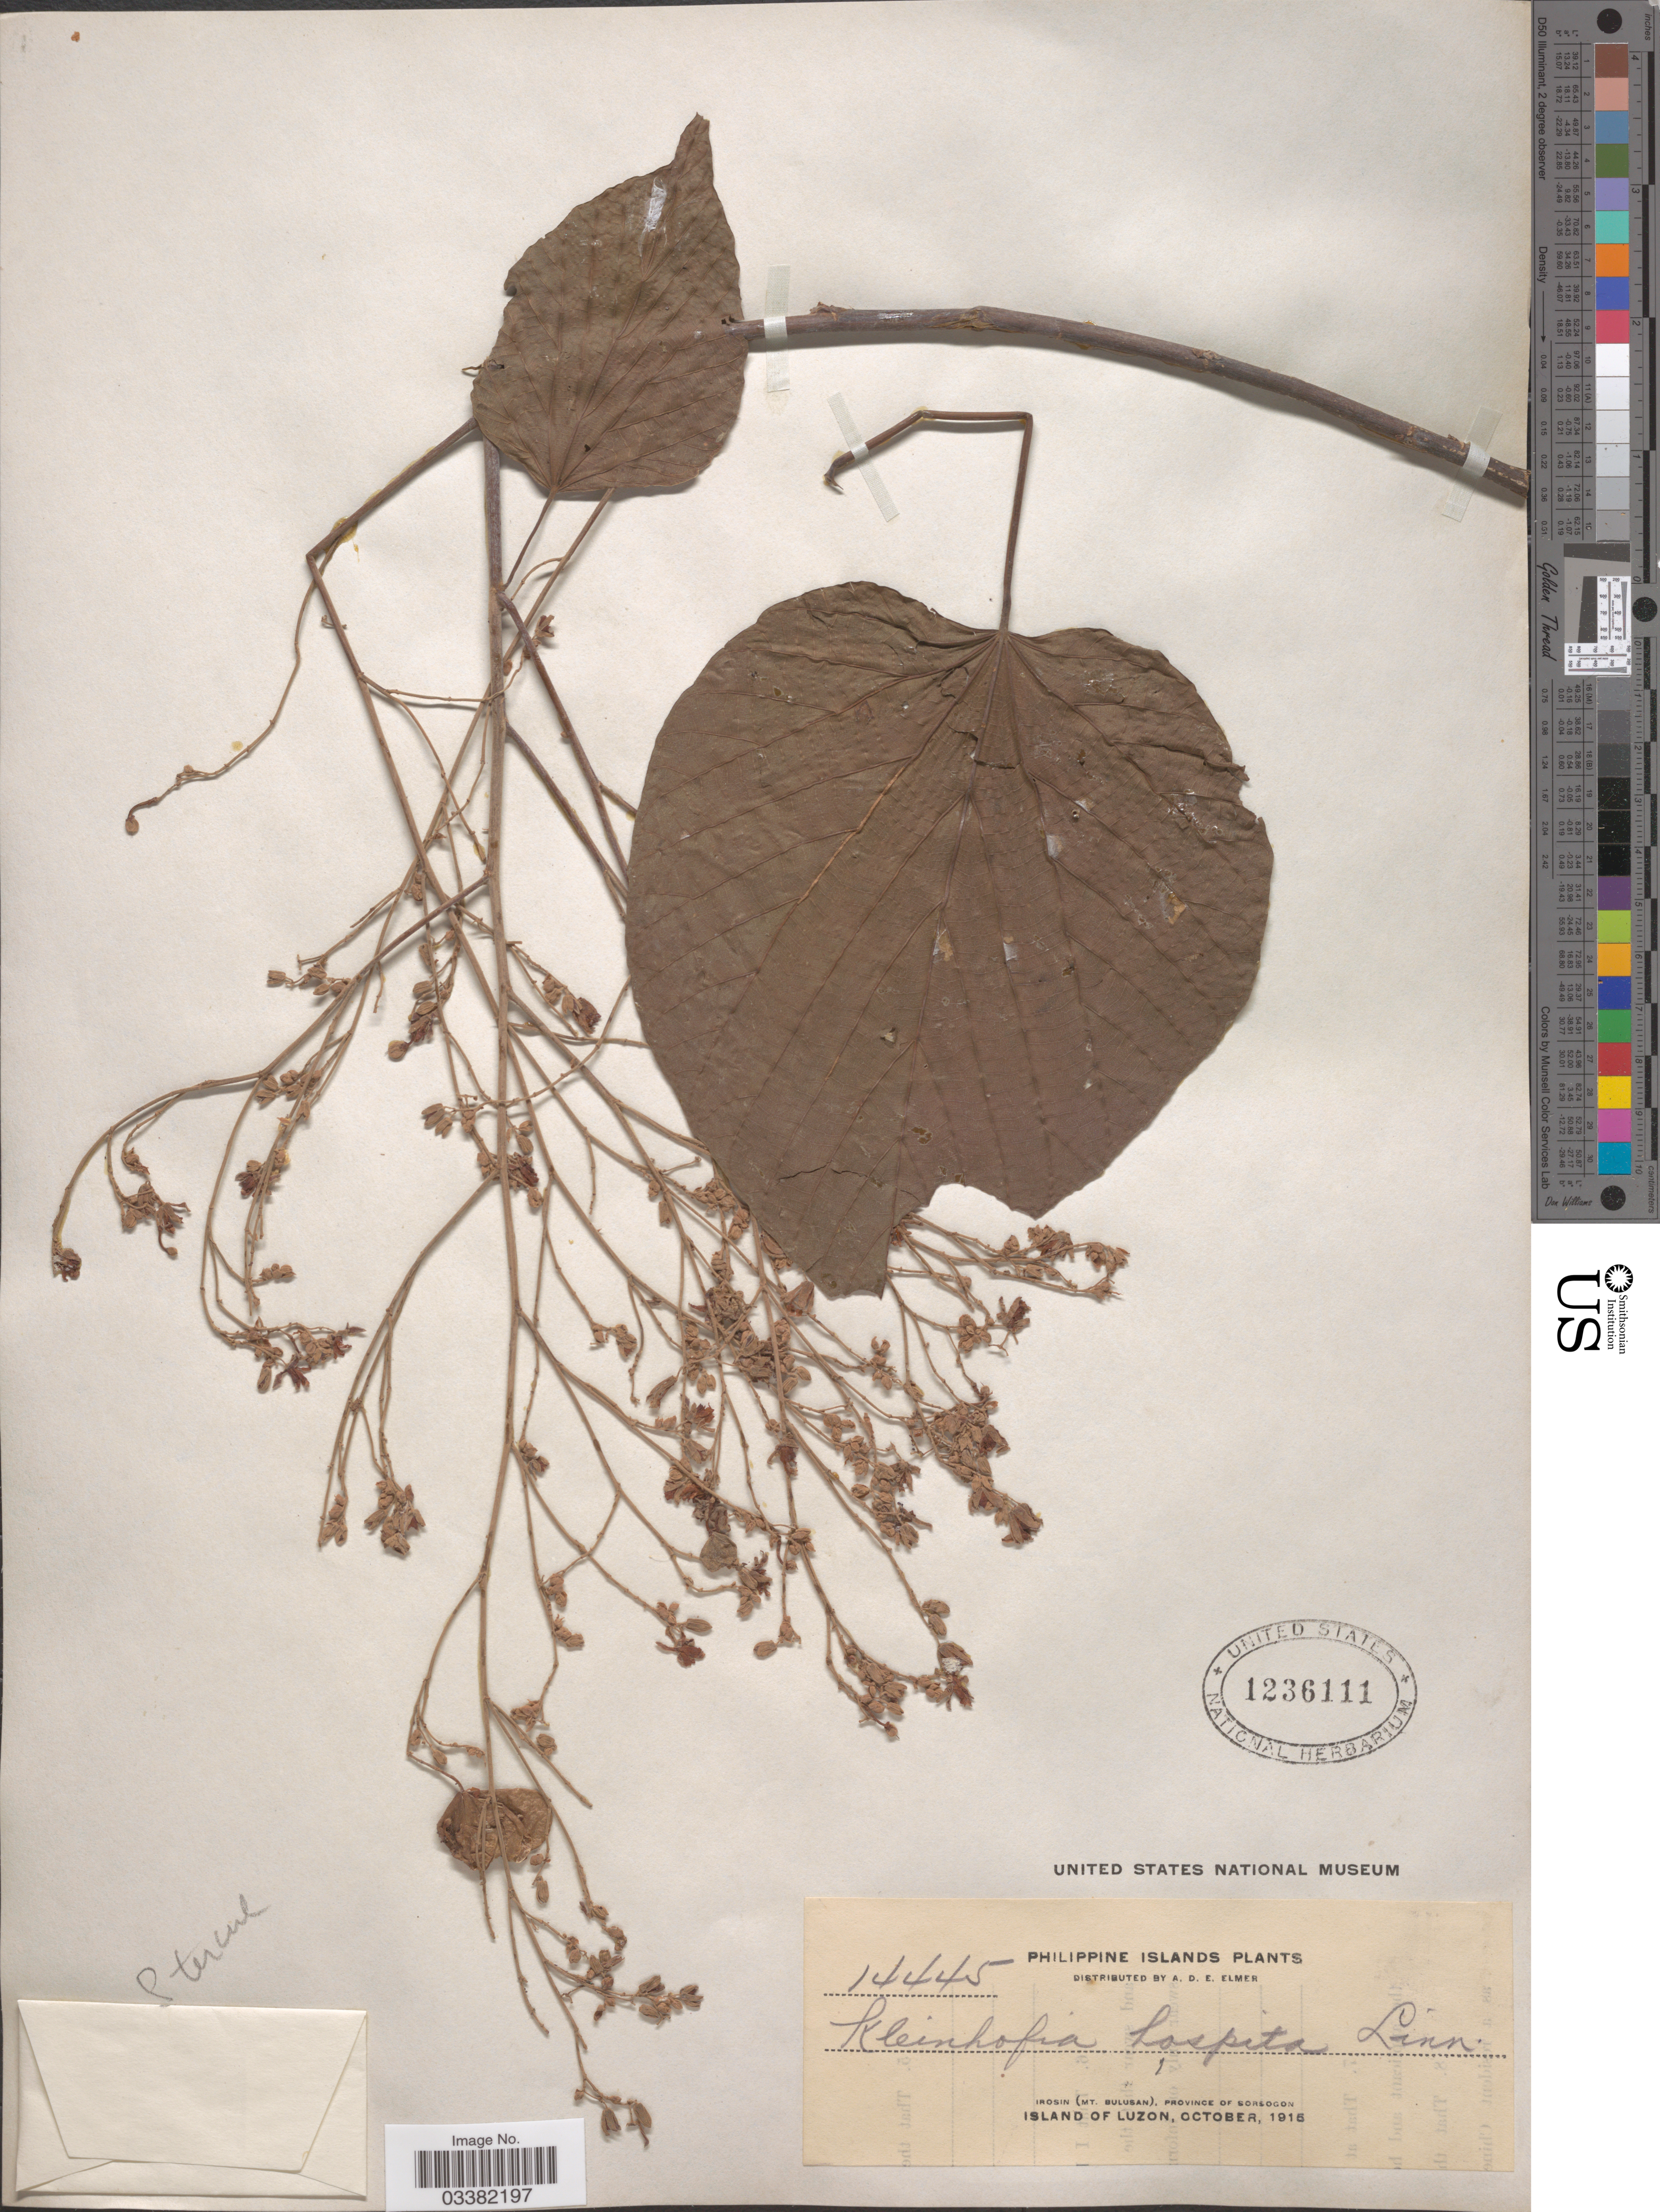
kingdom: Plantae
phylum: Tracheophyta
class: Magnoliopsida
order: Malvales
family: Malvaceae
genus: Kleinhovia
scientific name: Kleinhovia hospita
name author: L.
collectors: A. D. E. Elmer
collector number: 14445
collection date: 1915-10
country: Philippines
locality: Irosin (Mt. Bulusan), Province of Sorsogon, Island of Luzon.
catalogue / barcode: US 1236111